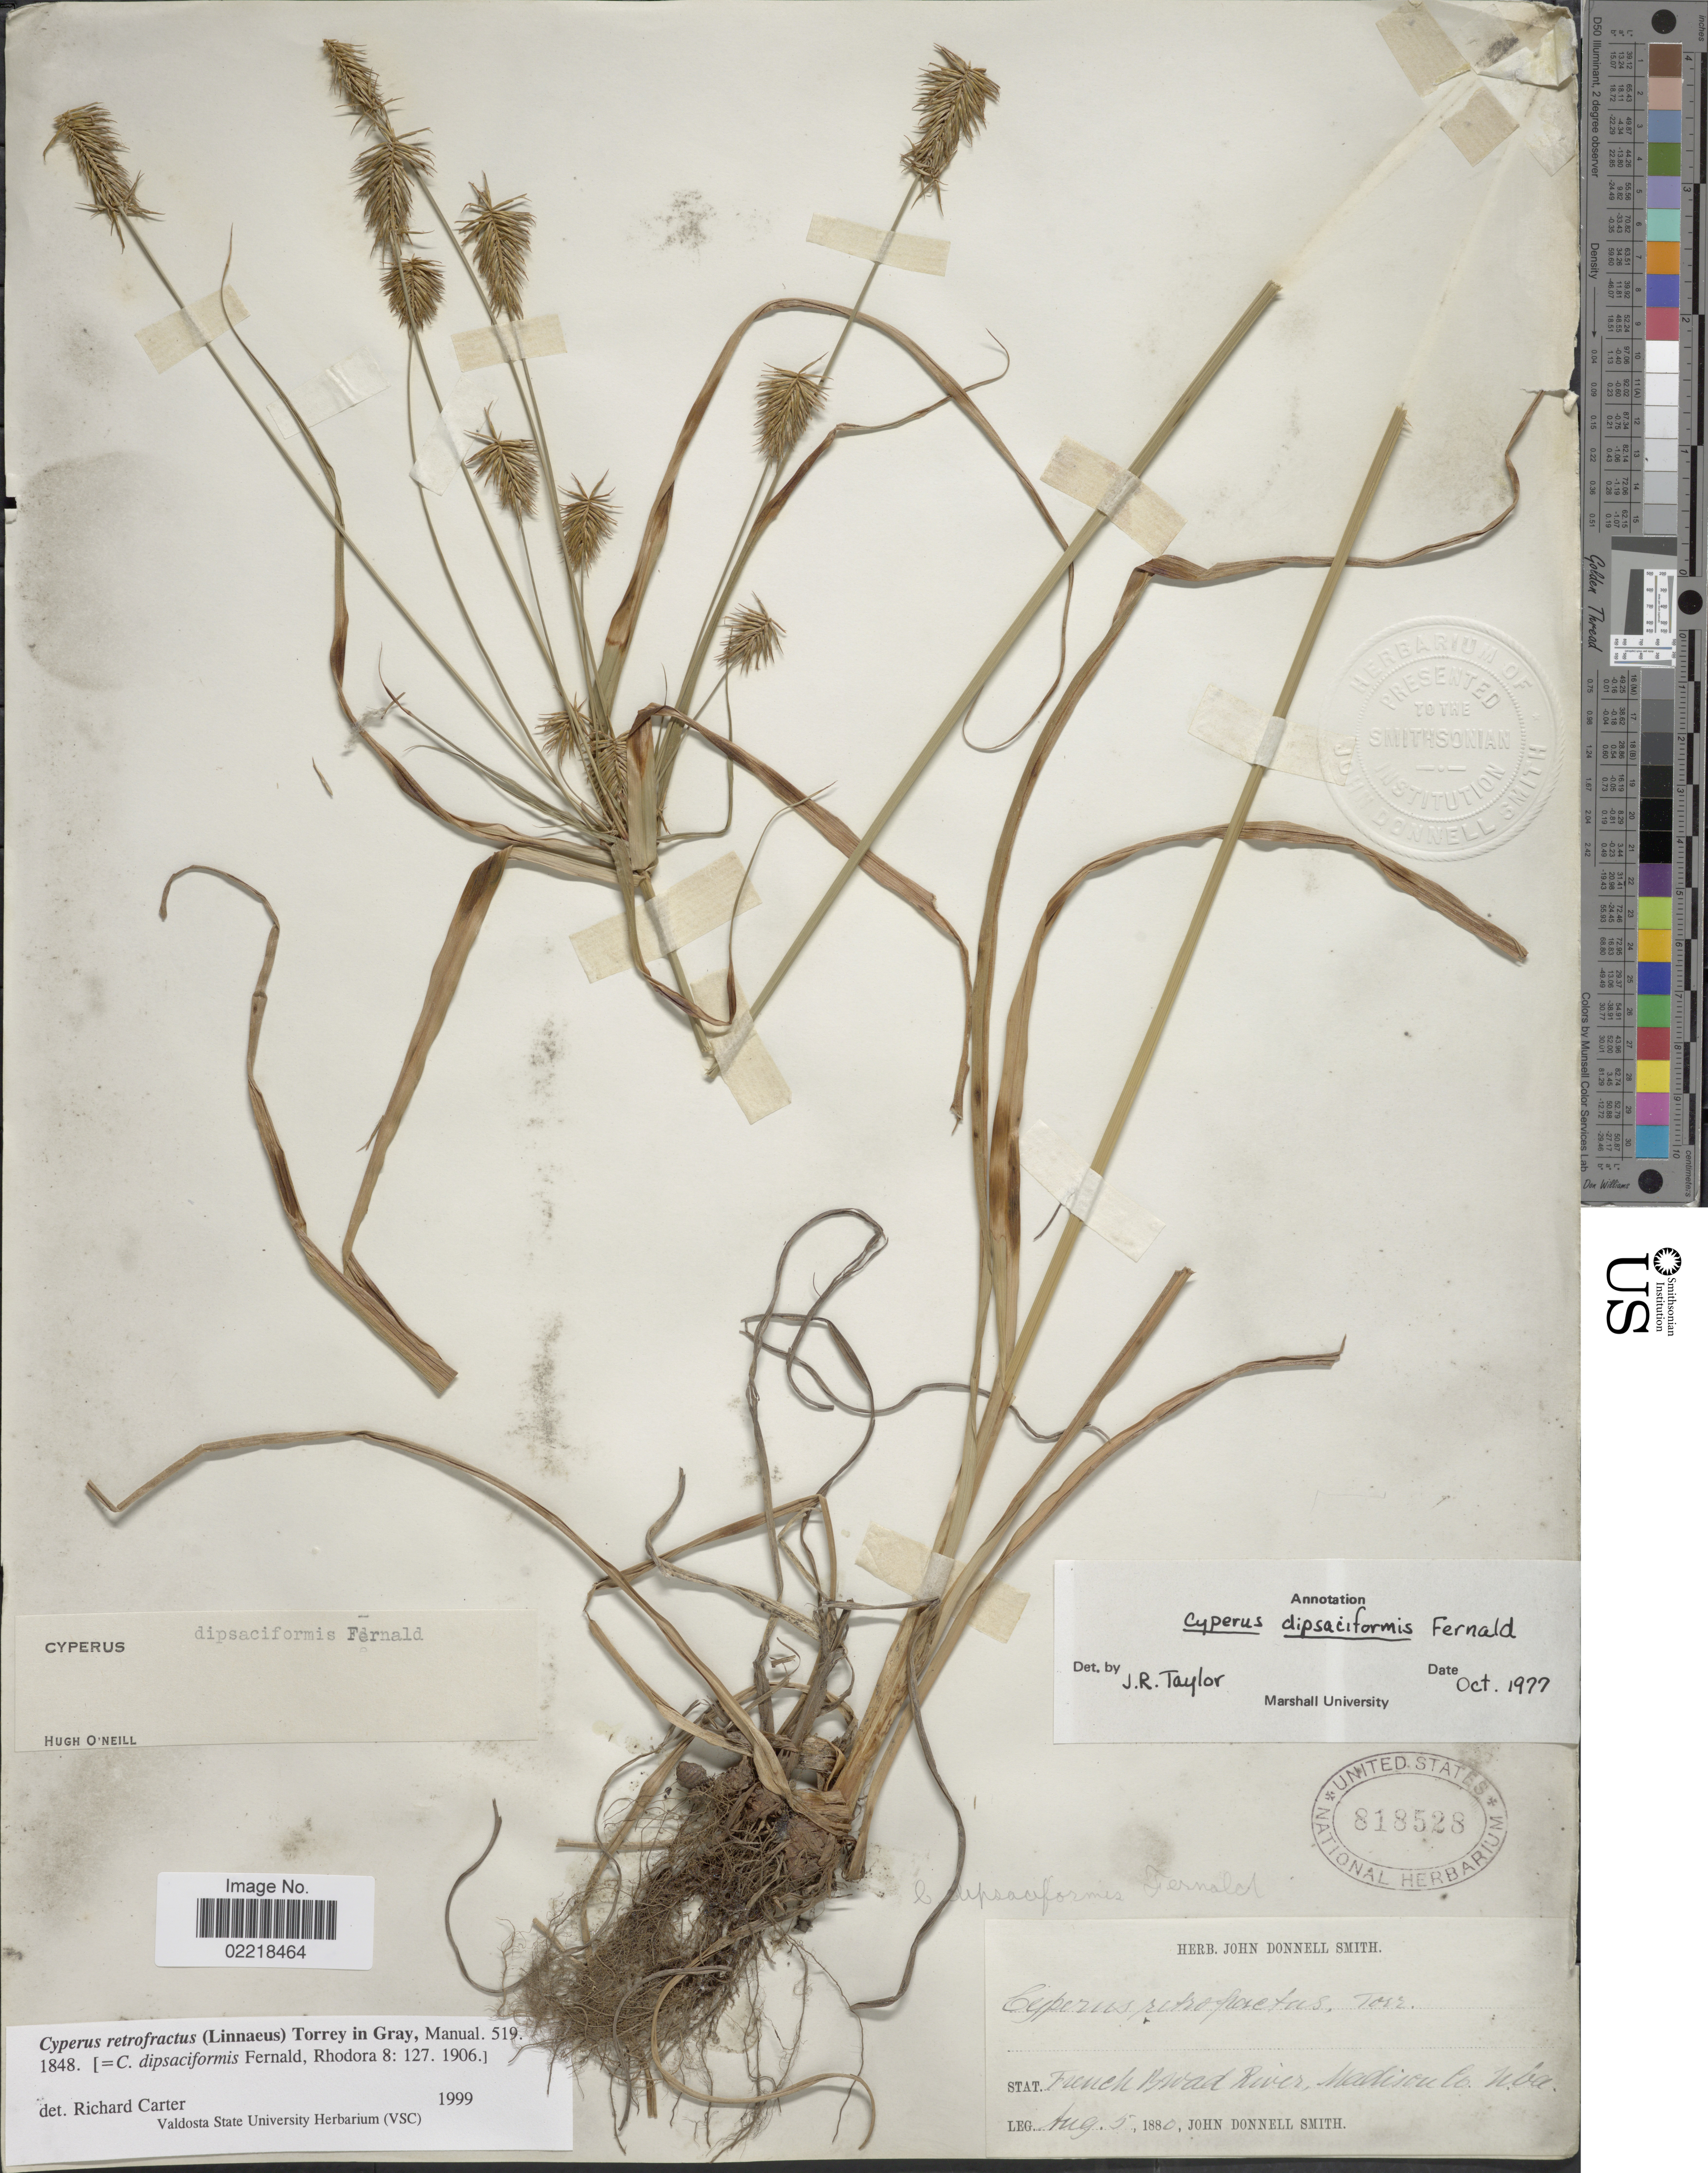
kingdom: Plantae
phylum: Tracheophyta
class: Liliopsida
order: Poales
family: Cyperaceae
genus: Cyperus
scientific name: Cyperus retrofractus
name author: (L.) Torr.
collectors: J. Donnell Smith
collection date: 1880-08-05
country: United States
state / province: Alabama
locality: French Broad River, Madison Co.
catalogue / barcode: US 818528